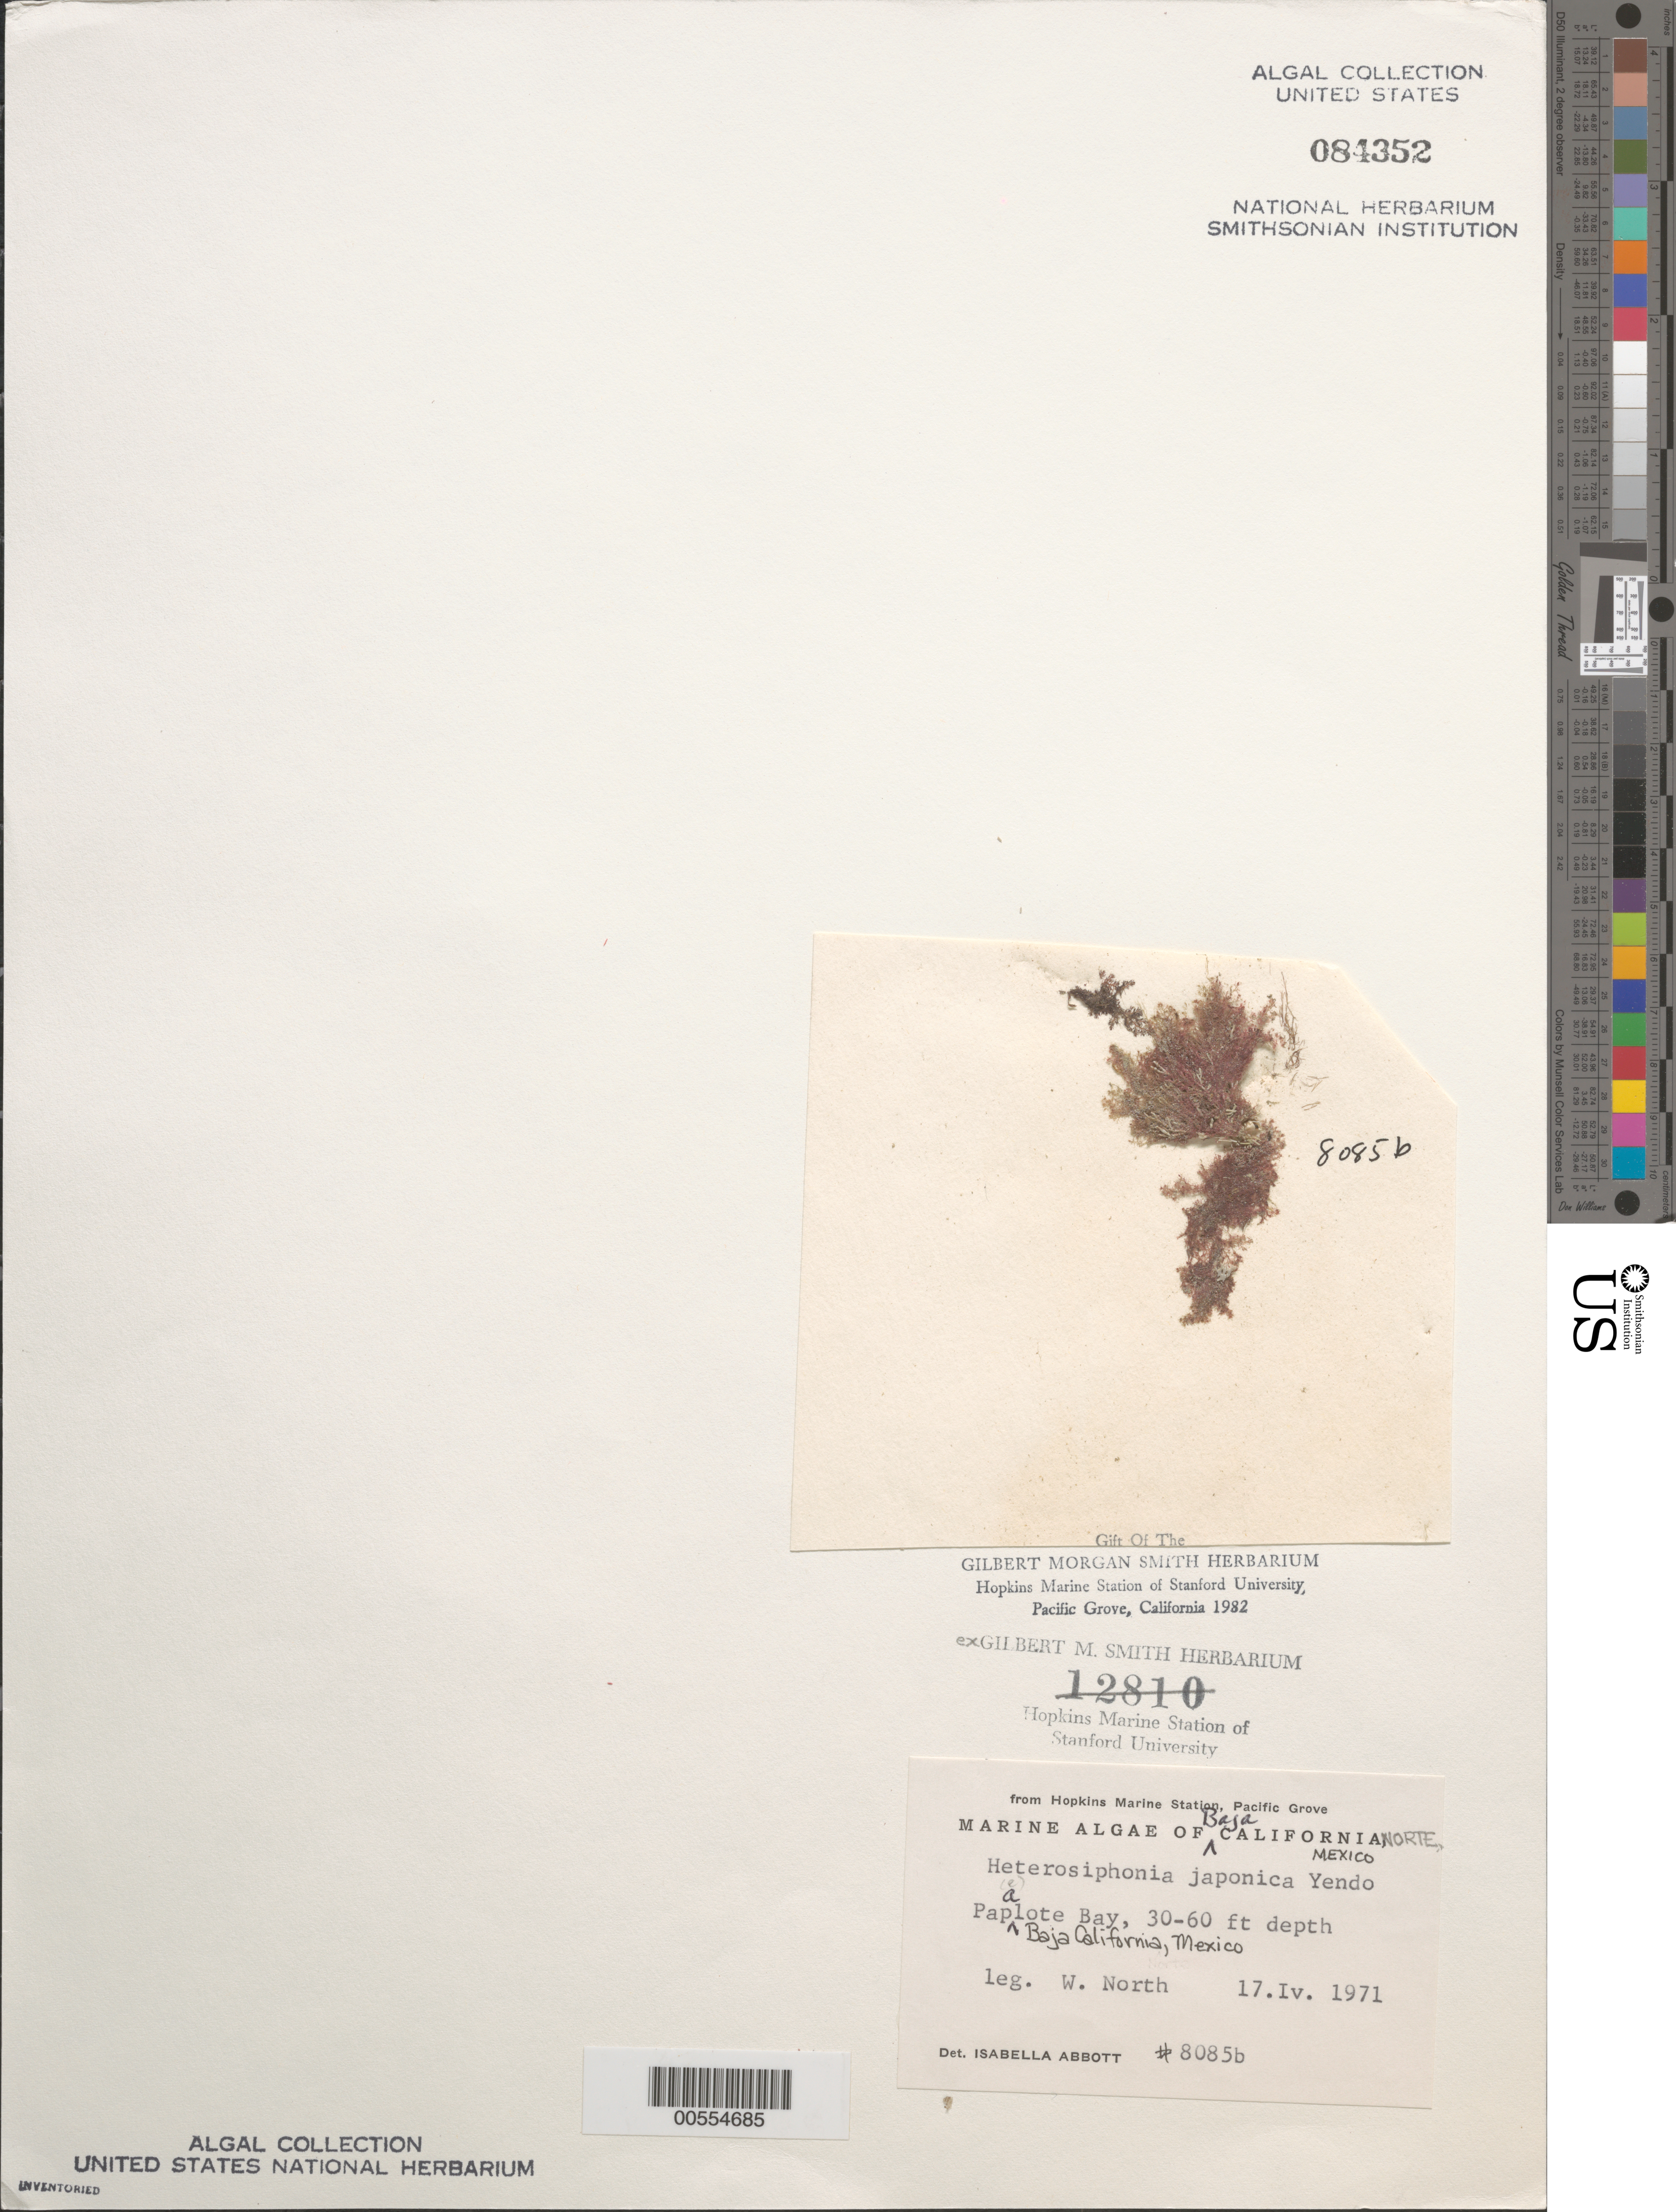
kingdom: Plantae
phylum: Rhodophyta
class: Florideophyceae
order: Ceramiales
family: Dasyaceae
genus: Dasysiphonia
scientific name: Dasysiphonia japonica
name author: (Yendo) H.-S. Kim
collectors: W. North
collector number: IAA 8085b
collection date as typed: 17 Apr 1971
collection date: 1971-04-17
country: Mexico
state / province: Baja California Norte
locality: Papolote Bay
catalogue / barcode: US 84352